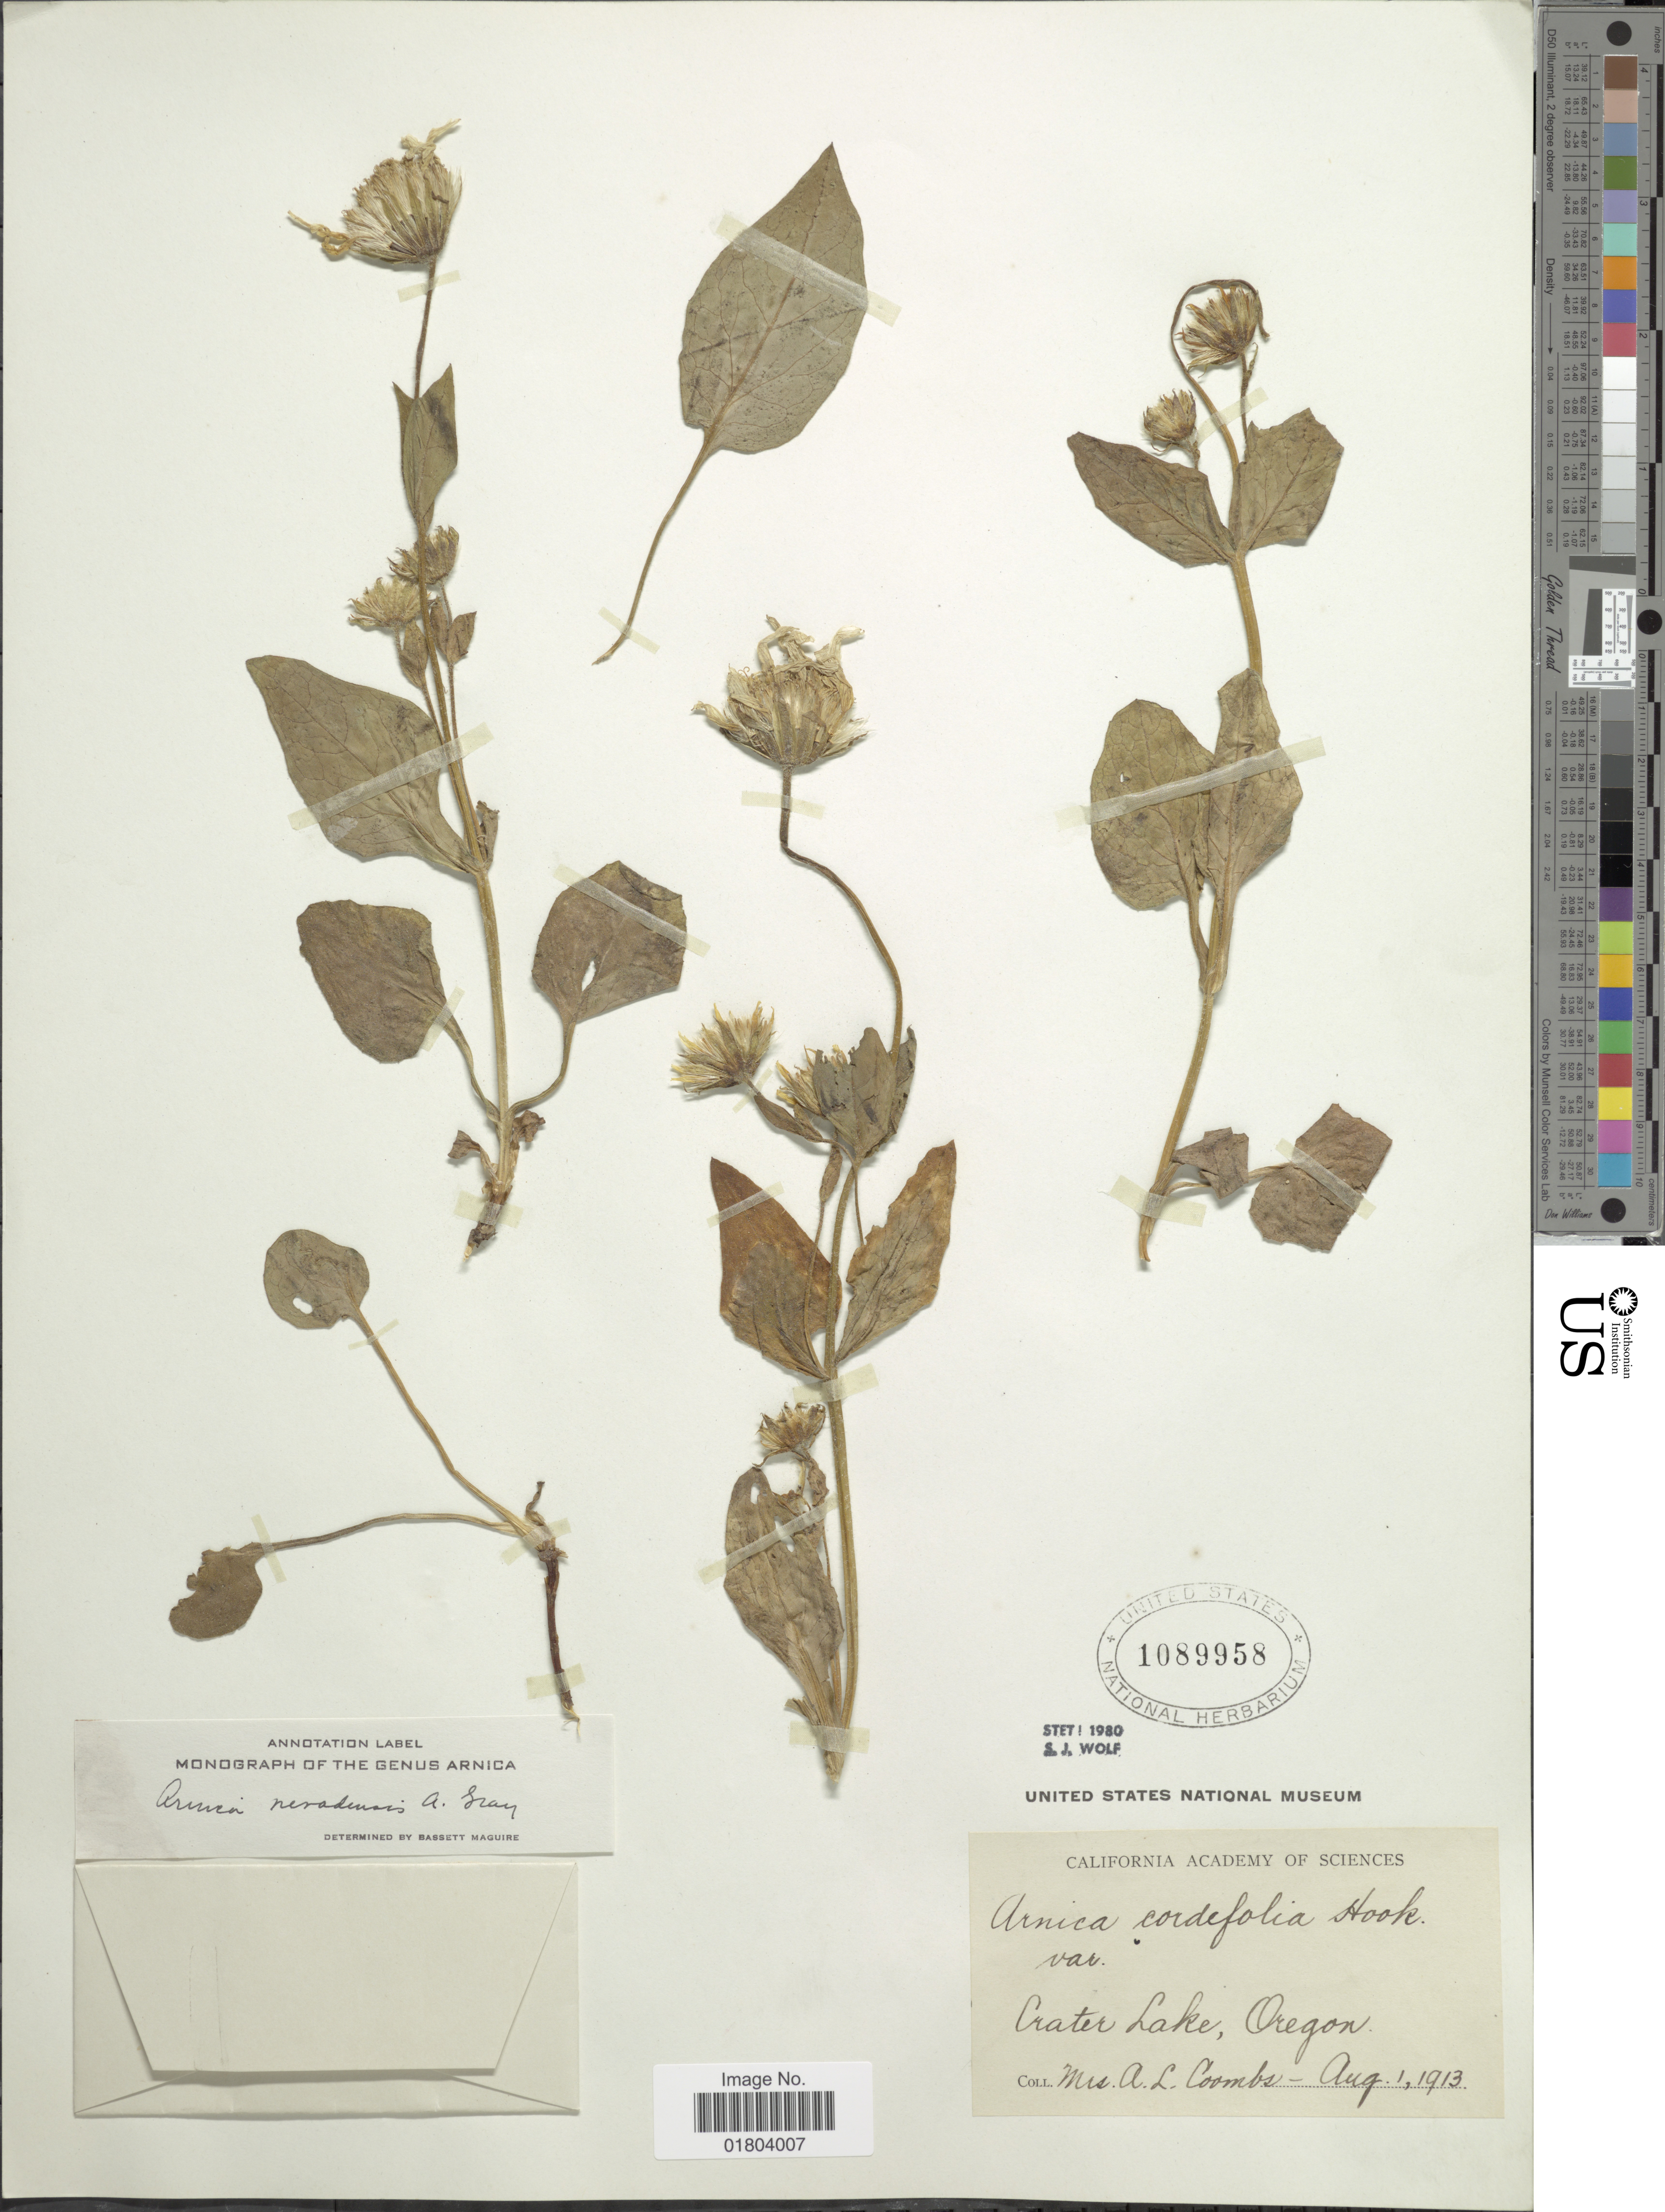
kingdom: Plantae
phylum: Tracheophyta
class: Magnoliopsida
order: Asterales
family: Asteraceae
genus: Arnica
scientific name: Arnica nevadensis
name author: A. Gray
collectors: A. Coombs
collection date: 1913-08-01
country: United States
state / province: Oregon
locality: Crater Lake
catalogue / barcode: US 1089958